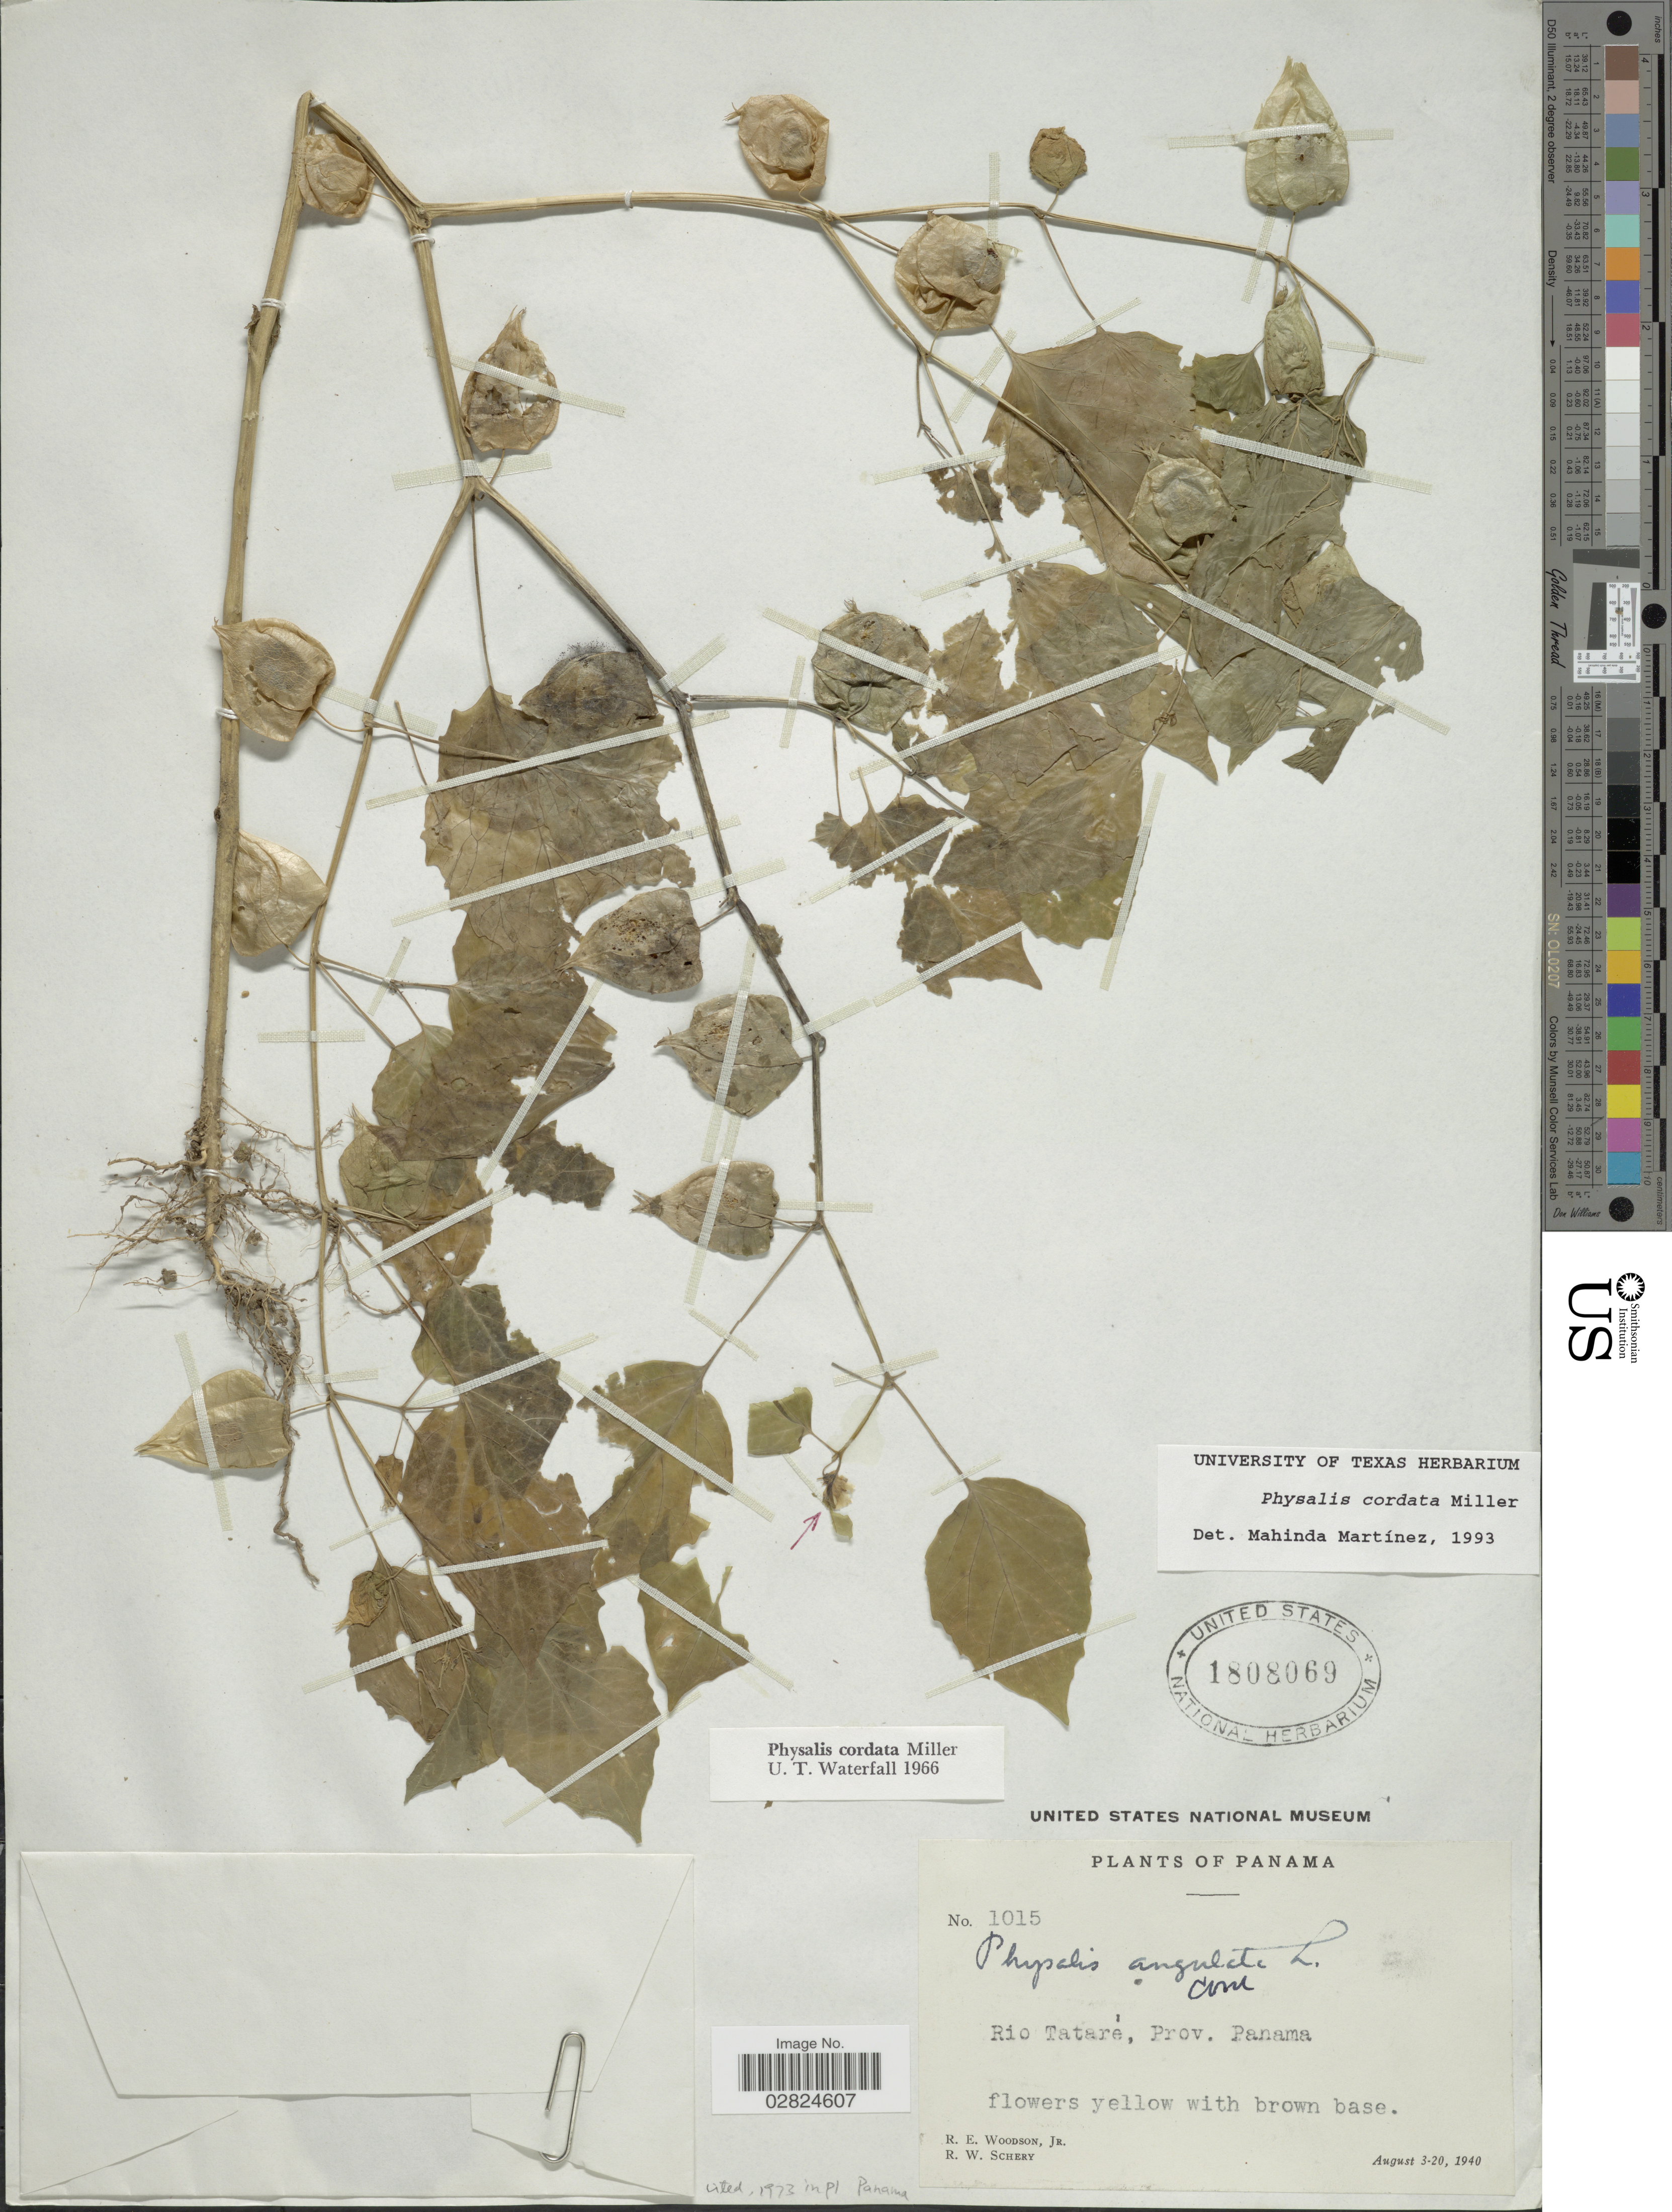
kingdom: Plantae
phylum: Tracheophyta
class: Magnoliopsida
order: Solanales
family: Solanaceae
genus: Physalis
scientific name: Physalis cordata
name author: Mill.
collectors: R. E. Woodson & R. W. Schery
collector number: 1015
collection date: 1940-08-03/1940-08-20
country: Panama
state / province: Panamá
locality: Rio Tataré.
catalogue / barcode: US 1808069